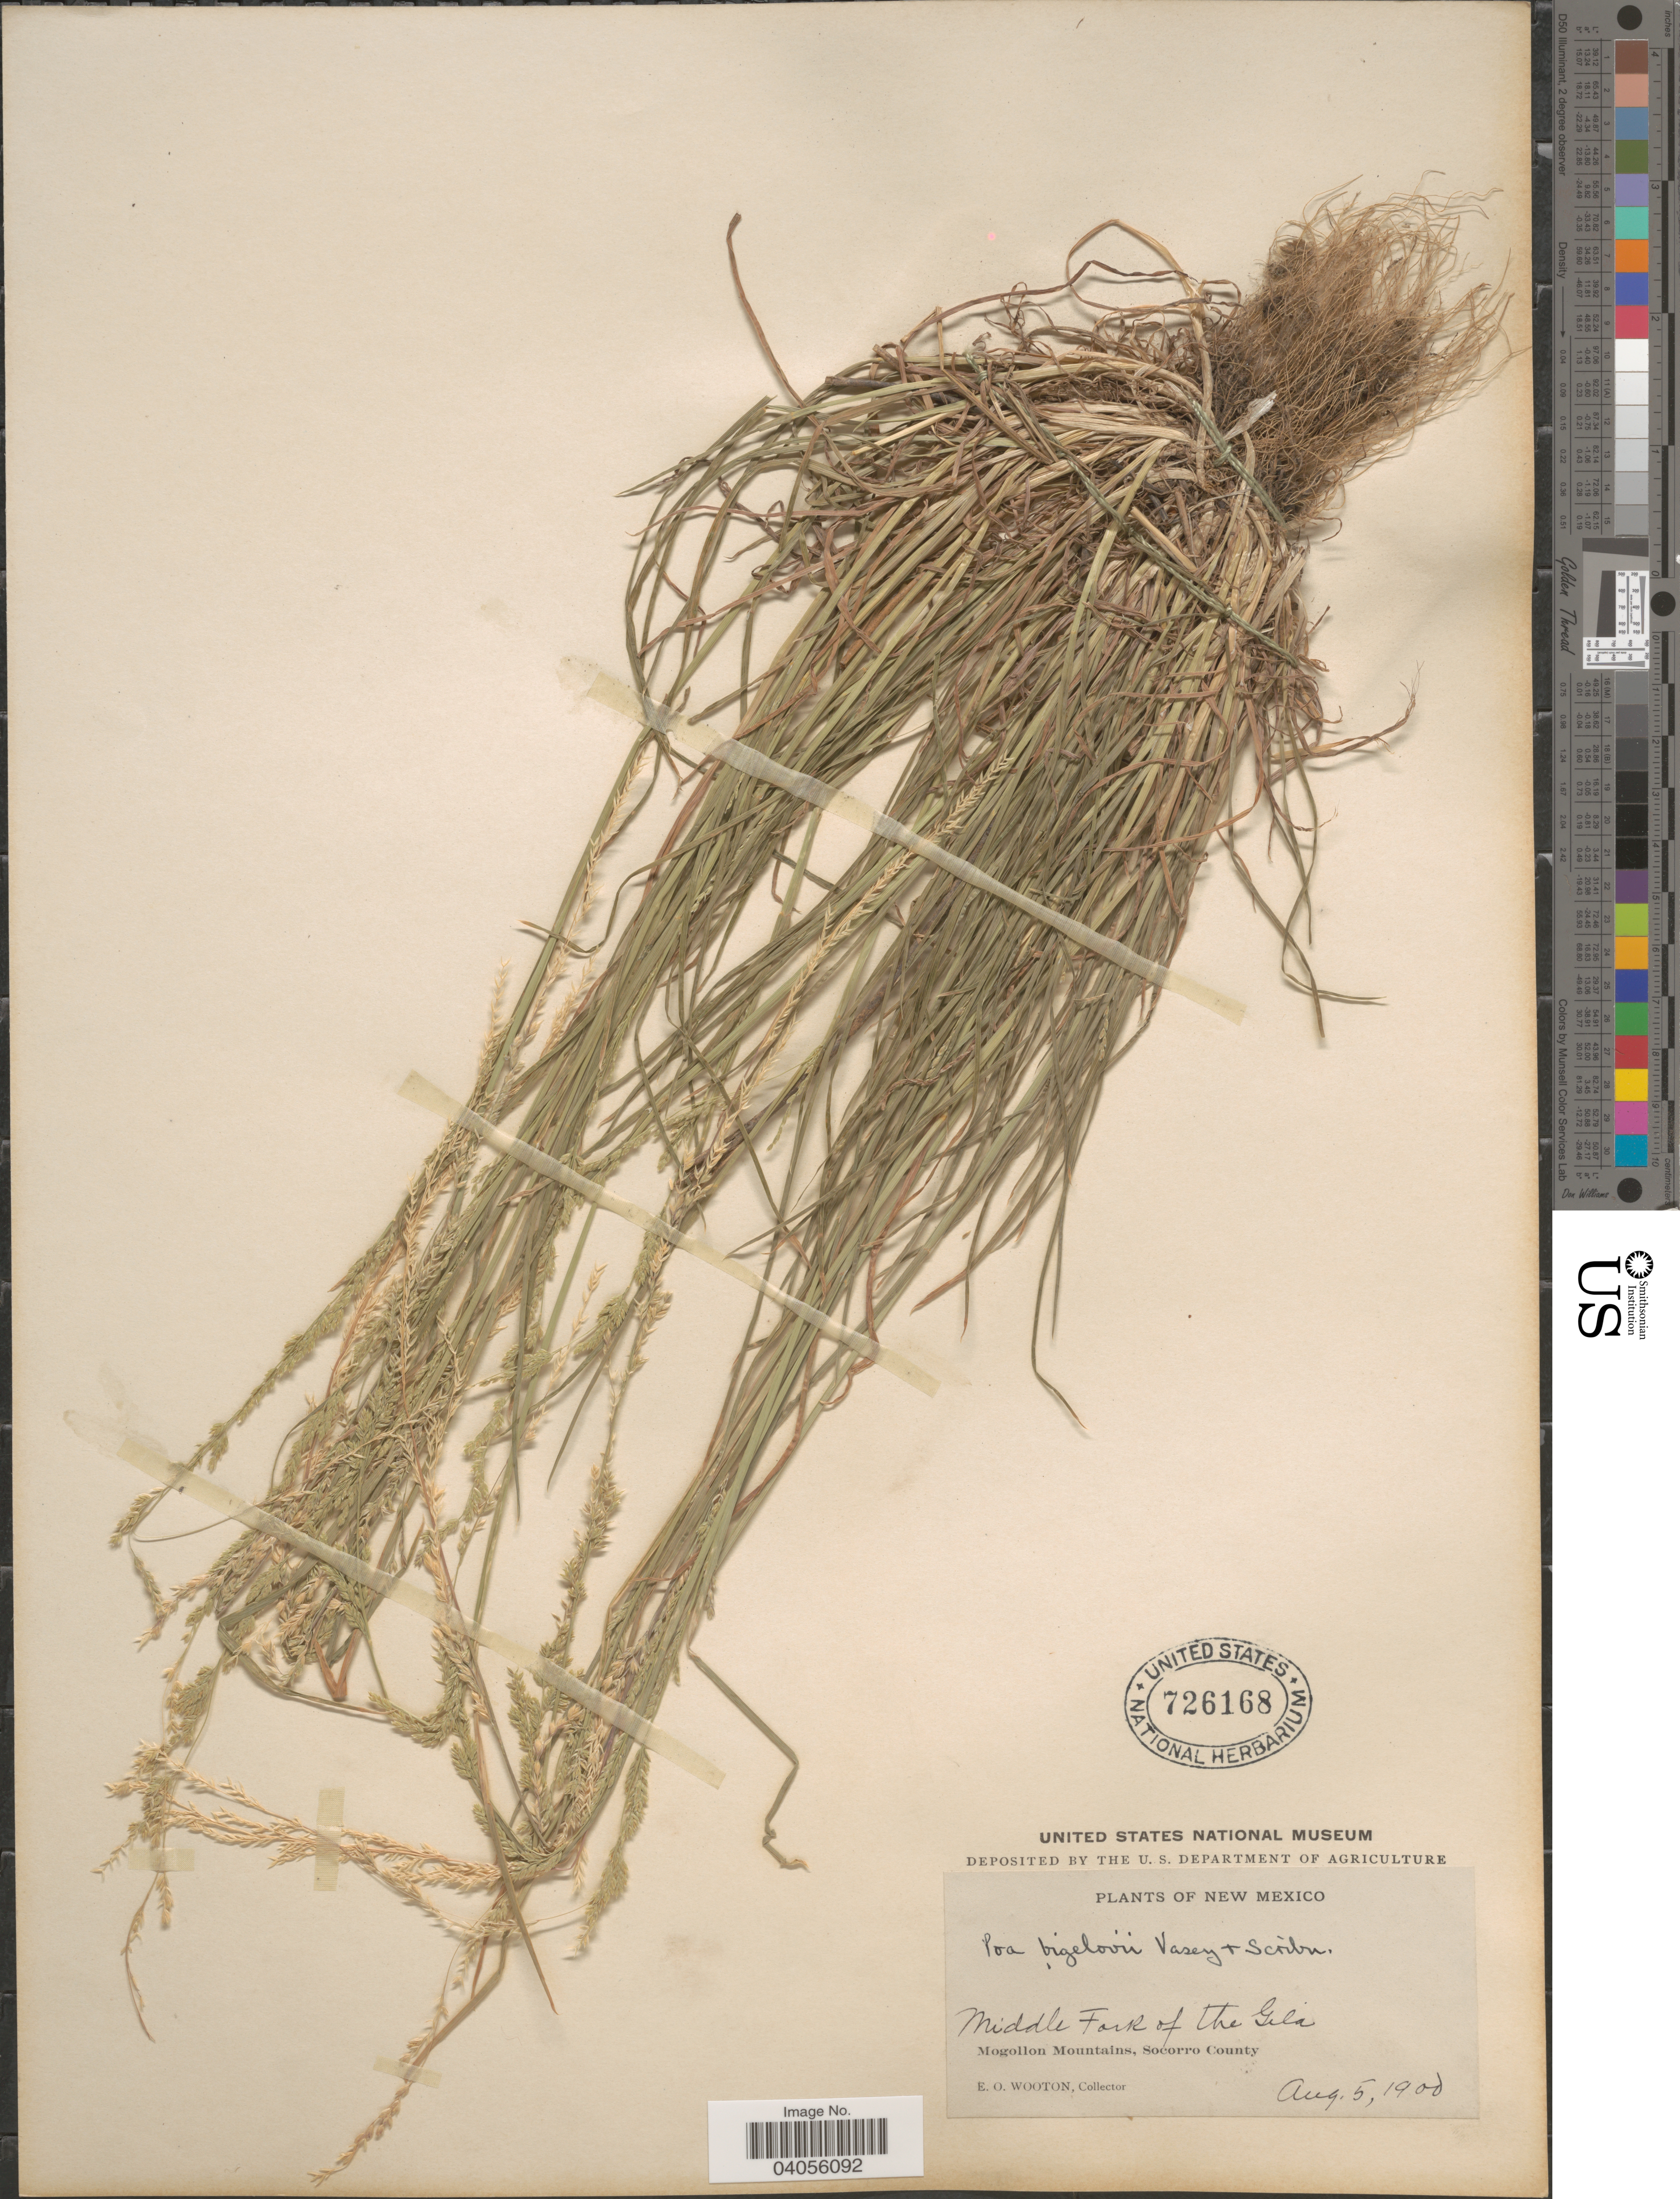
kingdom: Plantae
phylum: Tracheophyta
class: Liliopsida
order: Poales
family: Poaceae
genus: Poa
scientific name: Poa bigelovii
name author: Vasey & Scribn.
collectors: E. O. Wooton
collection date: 1900-08-05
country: United States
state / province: New Mexico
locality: Middle Fork of the Gila. Mogollon Mountains, Socorro County.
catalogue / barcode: US 726168